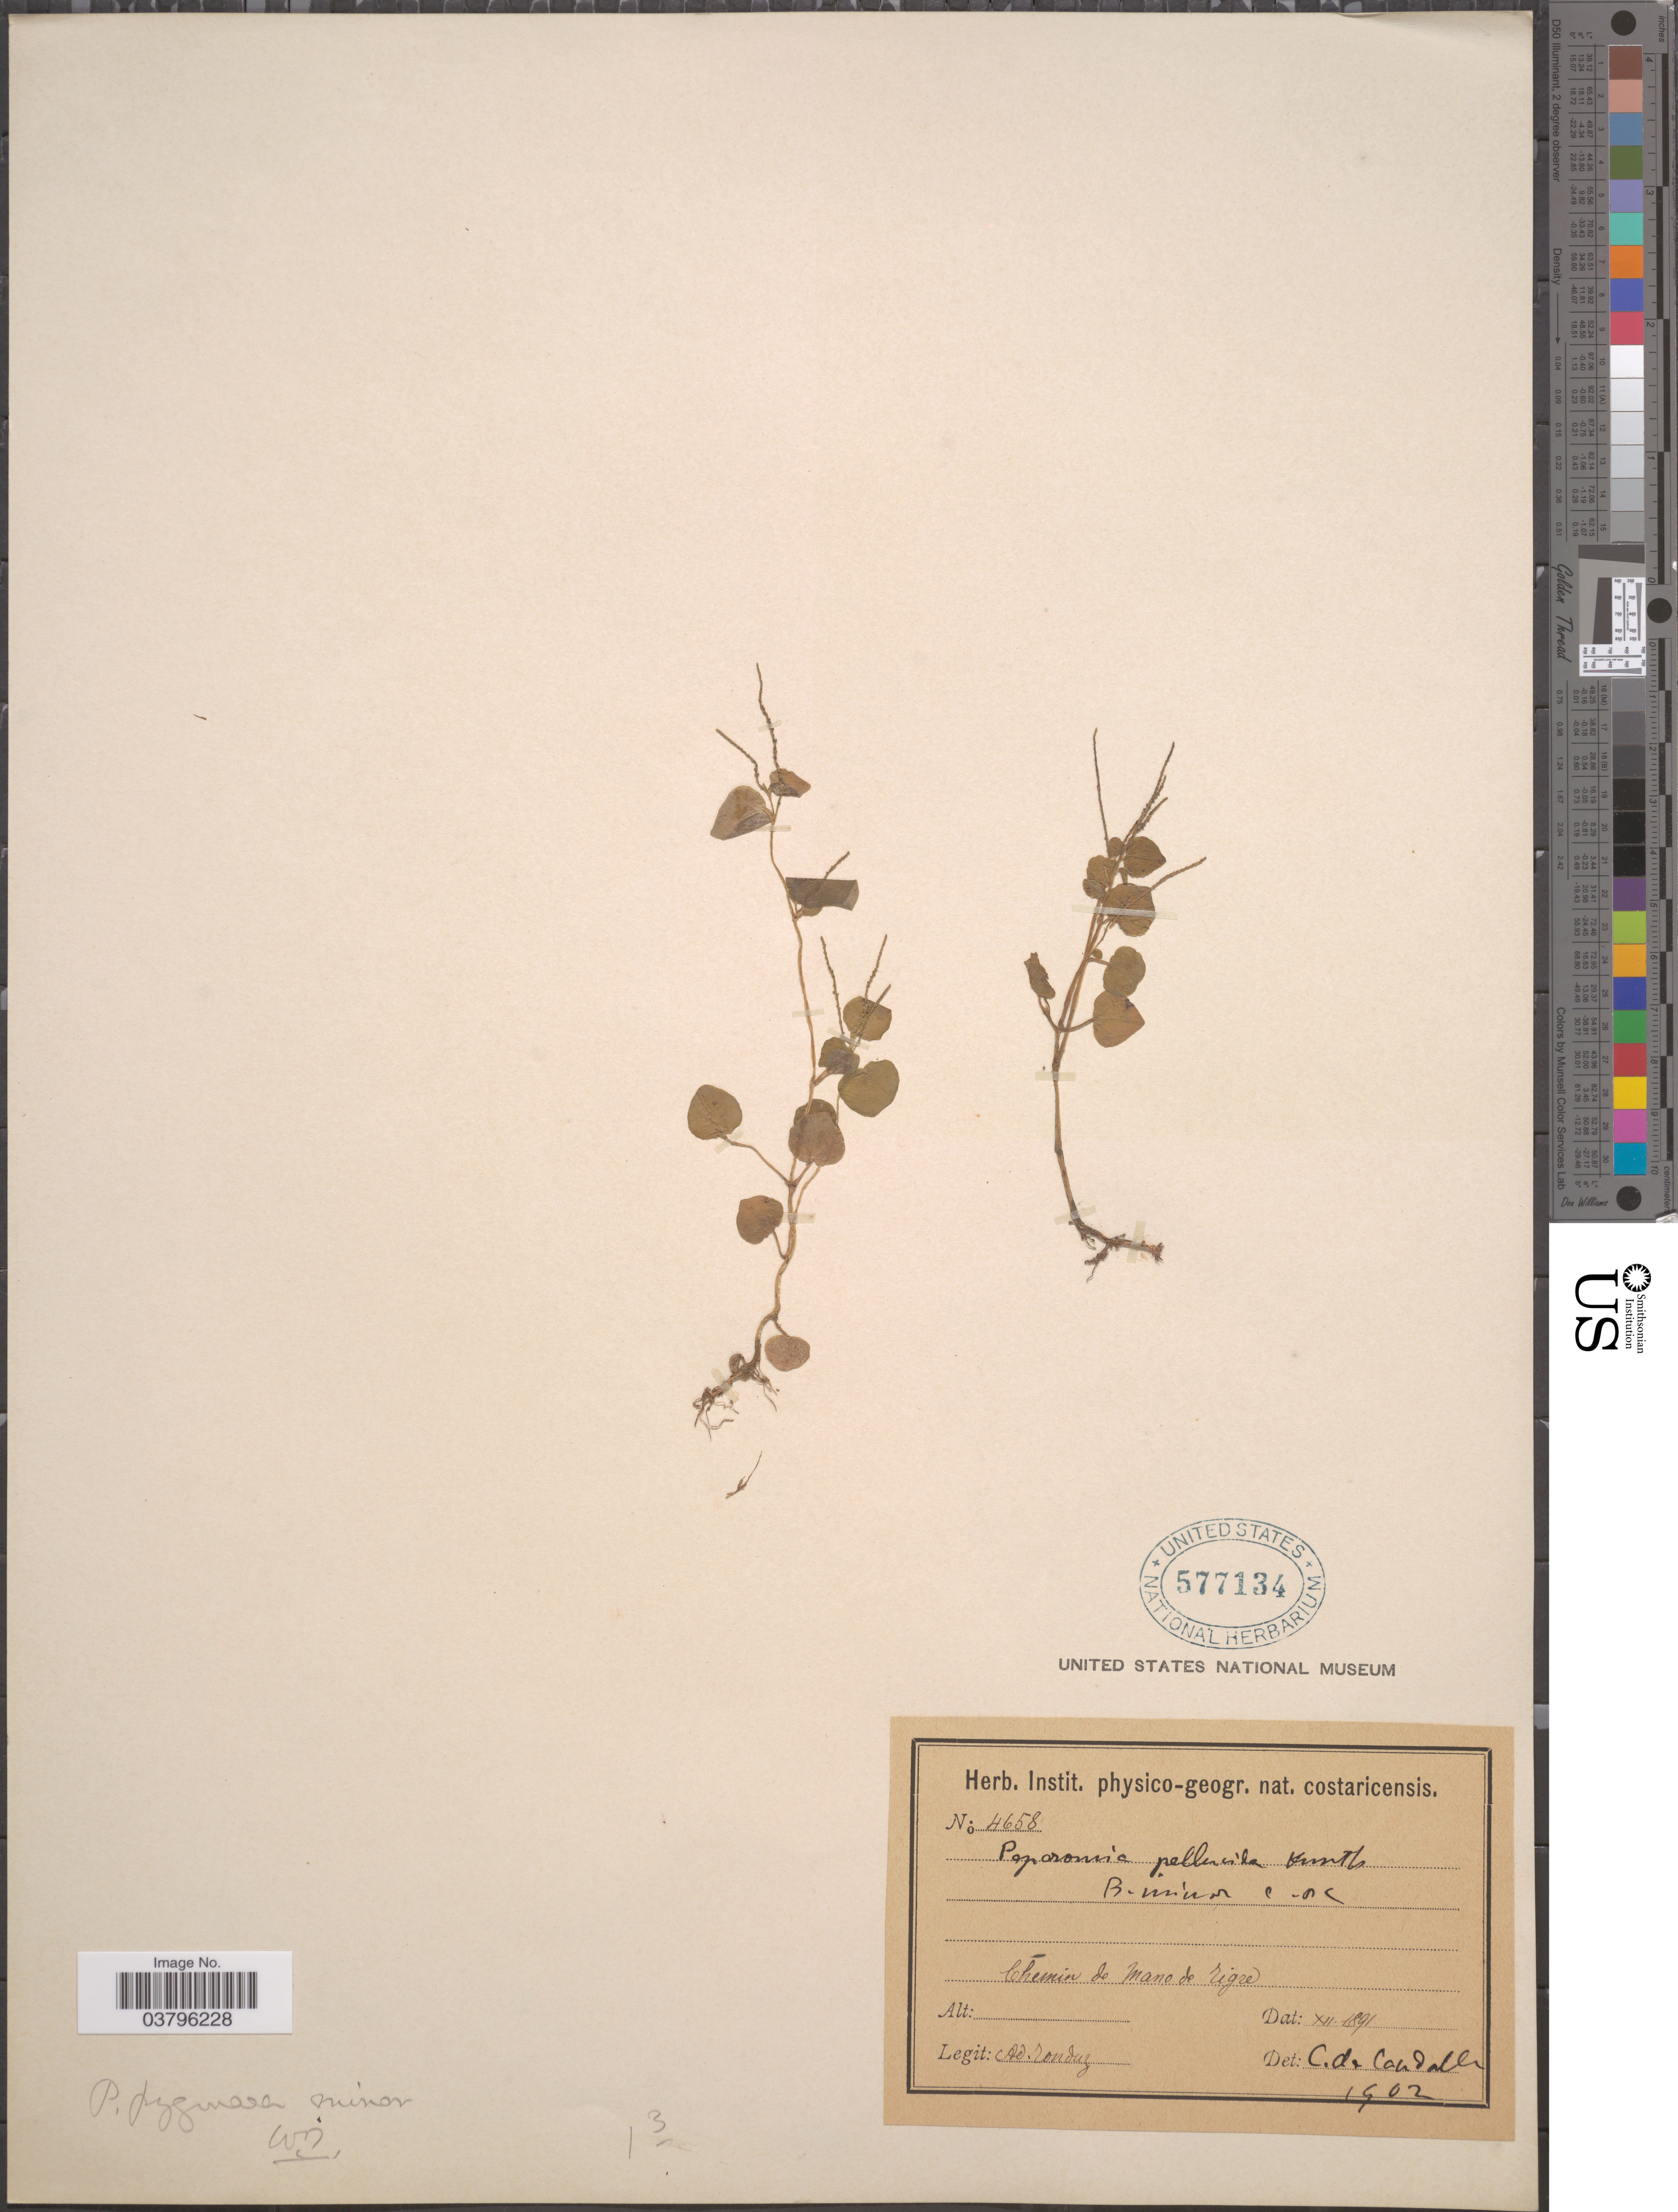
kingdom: Plantae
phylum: Tracheophyta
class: Magnoliopsida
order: Piperales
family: Piperaceae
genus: Peperomia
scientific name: Peperomia pellucida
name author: (L.) Kunth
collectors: A. Tonduz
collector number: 4658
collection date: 1891-12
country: Costa Rica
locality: Chemin de Mano de Tigre.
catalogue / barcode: US 577134